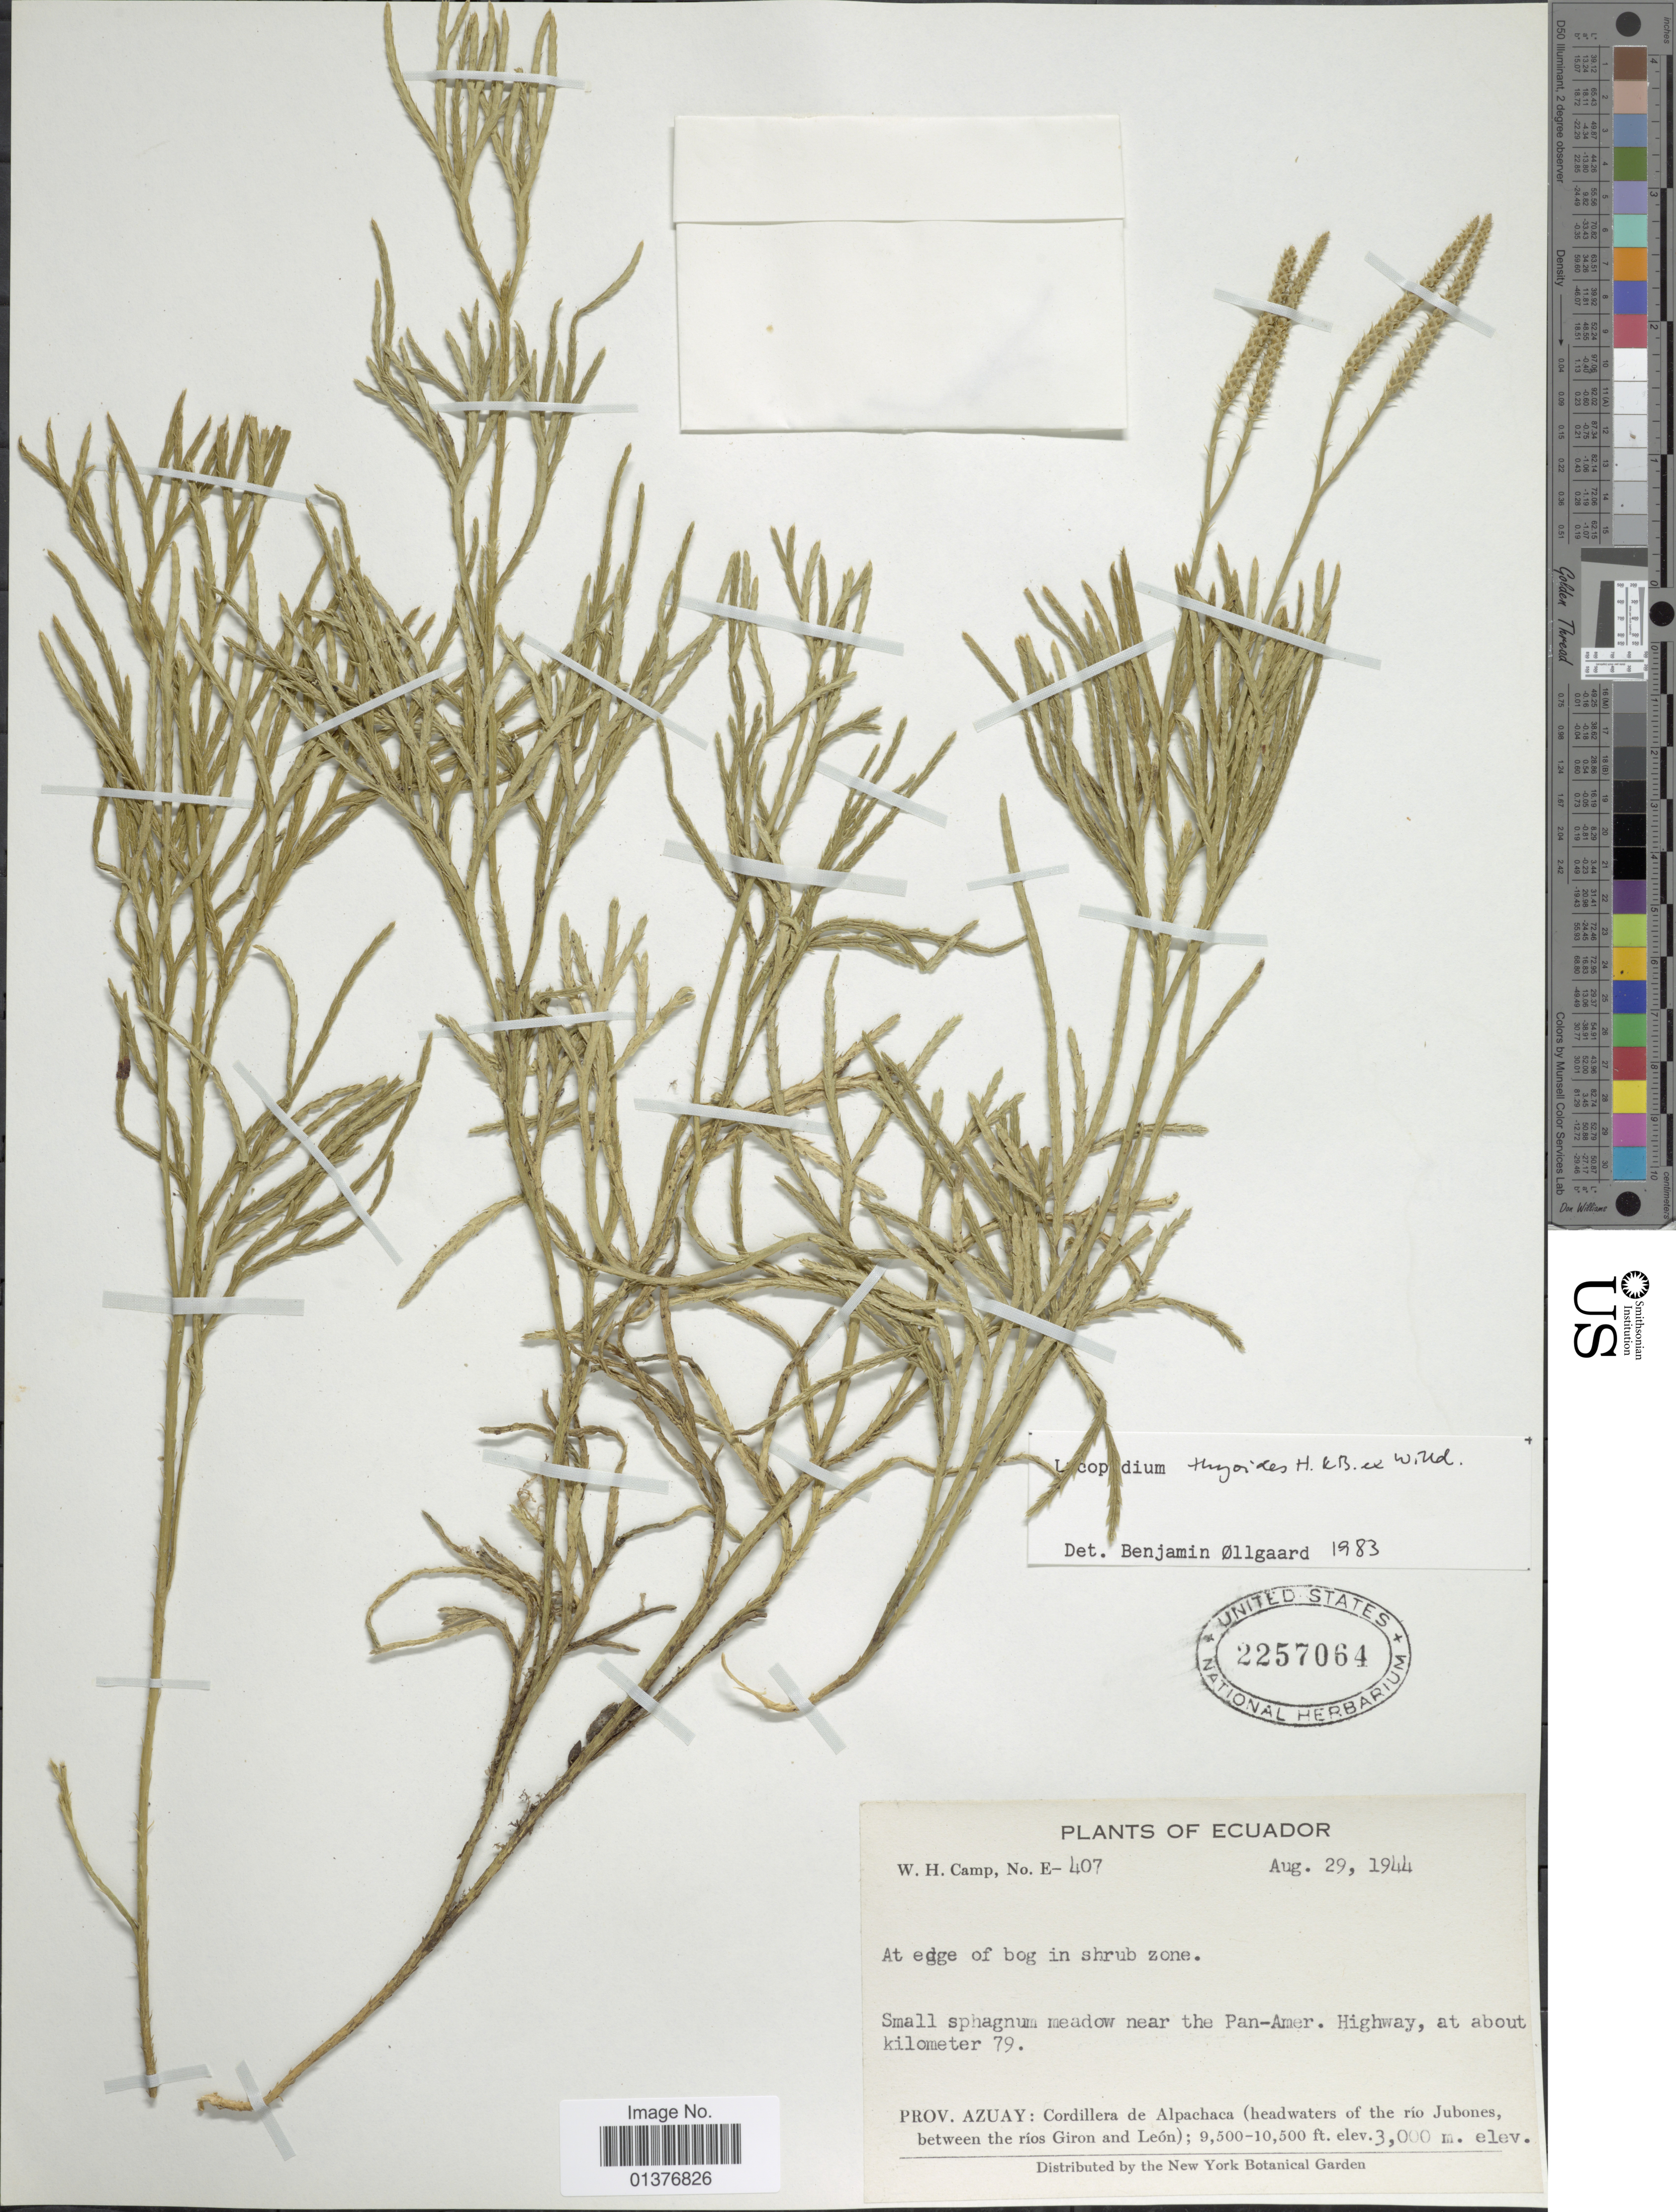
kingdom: Plantae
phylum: Tracheophyta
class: Lycopodiopsida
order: Lycopodiales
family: Lycopodiaceae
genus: Diphasiastrum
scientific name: Diphasiastrum thyoides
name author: (Humb. & Bonpl. ex Willd.) Holub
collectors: W. H. Camp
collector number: E-407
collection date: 1944-08-29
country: Ecuador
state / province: Azuay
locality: At edge of bog in shrub zone, Small sphangnum meadow near the Pan-Amer, highway, at about kilometer 79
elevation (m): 914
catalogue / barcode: US 2257064